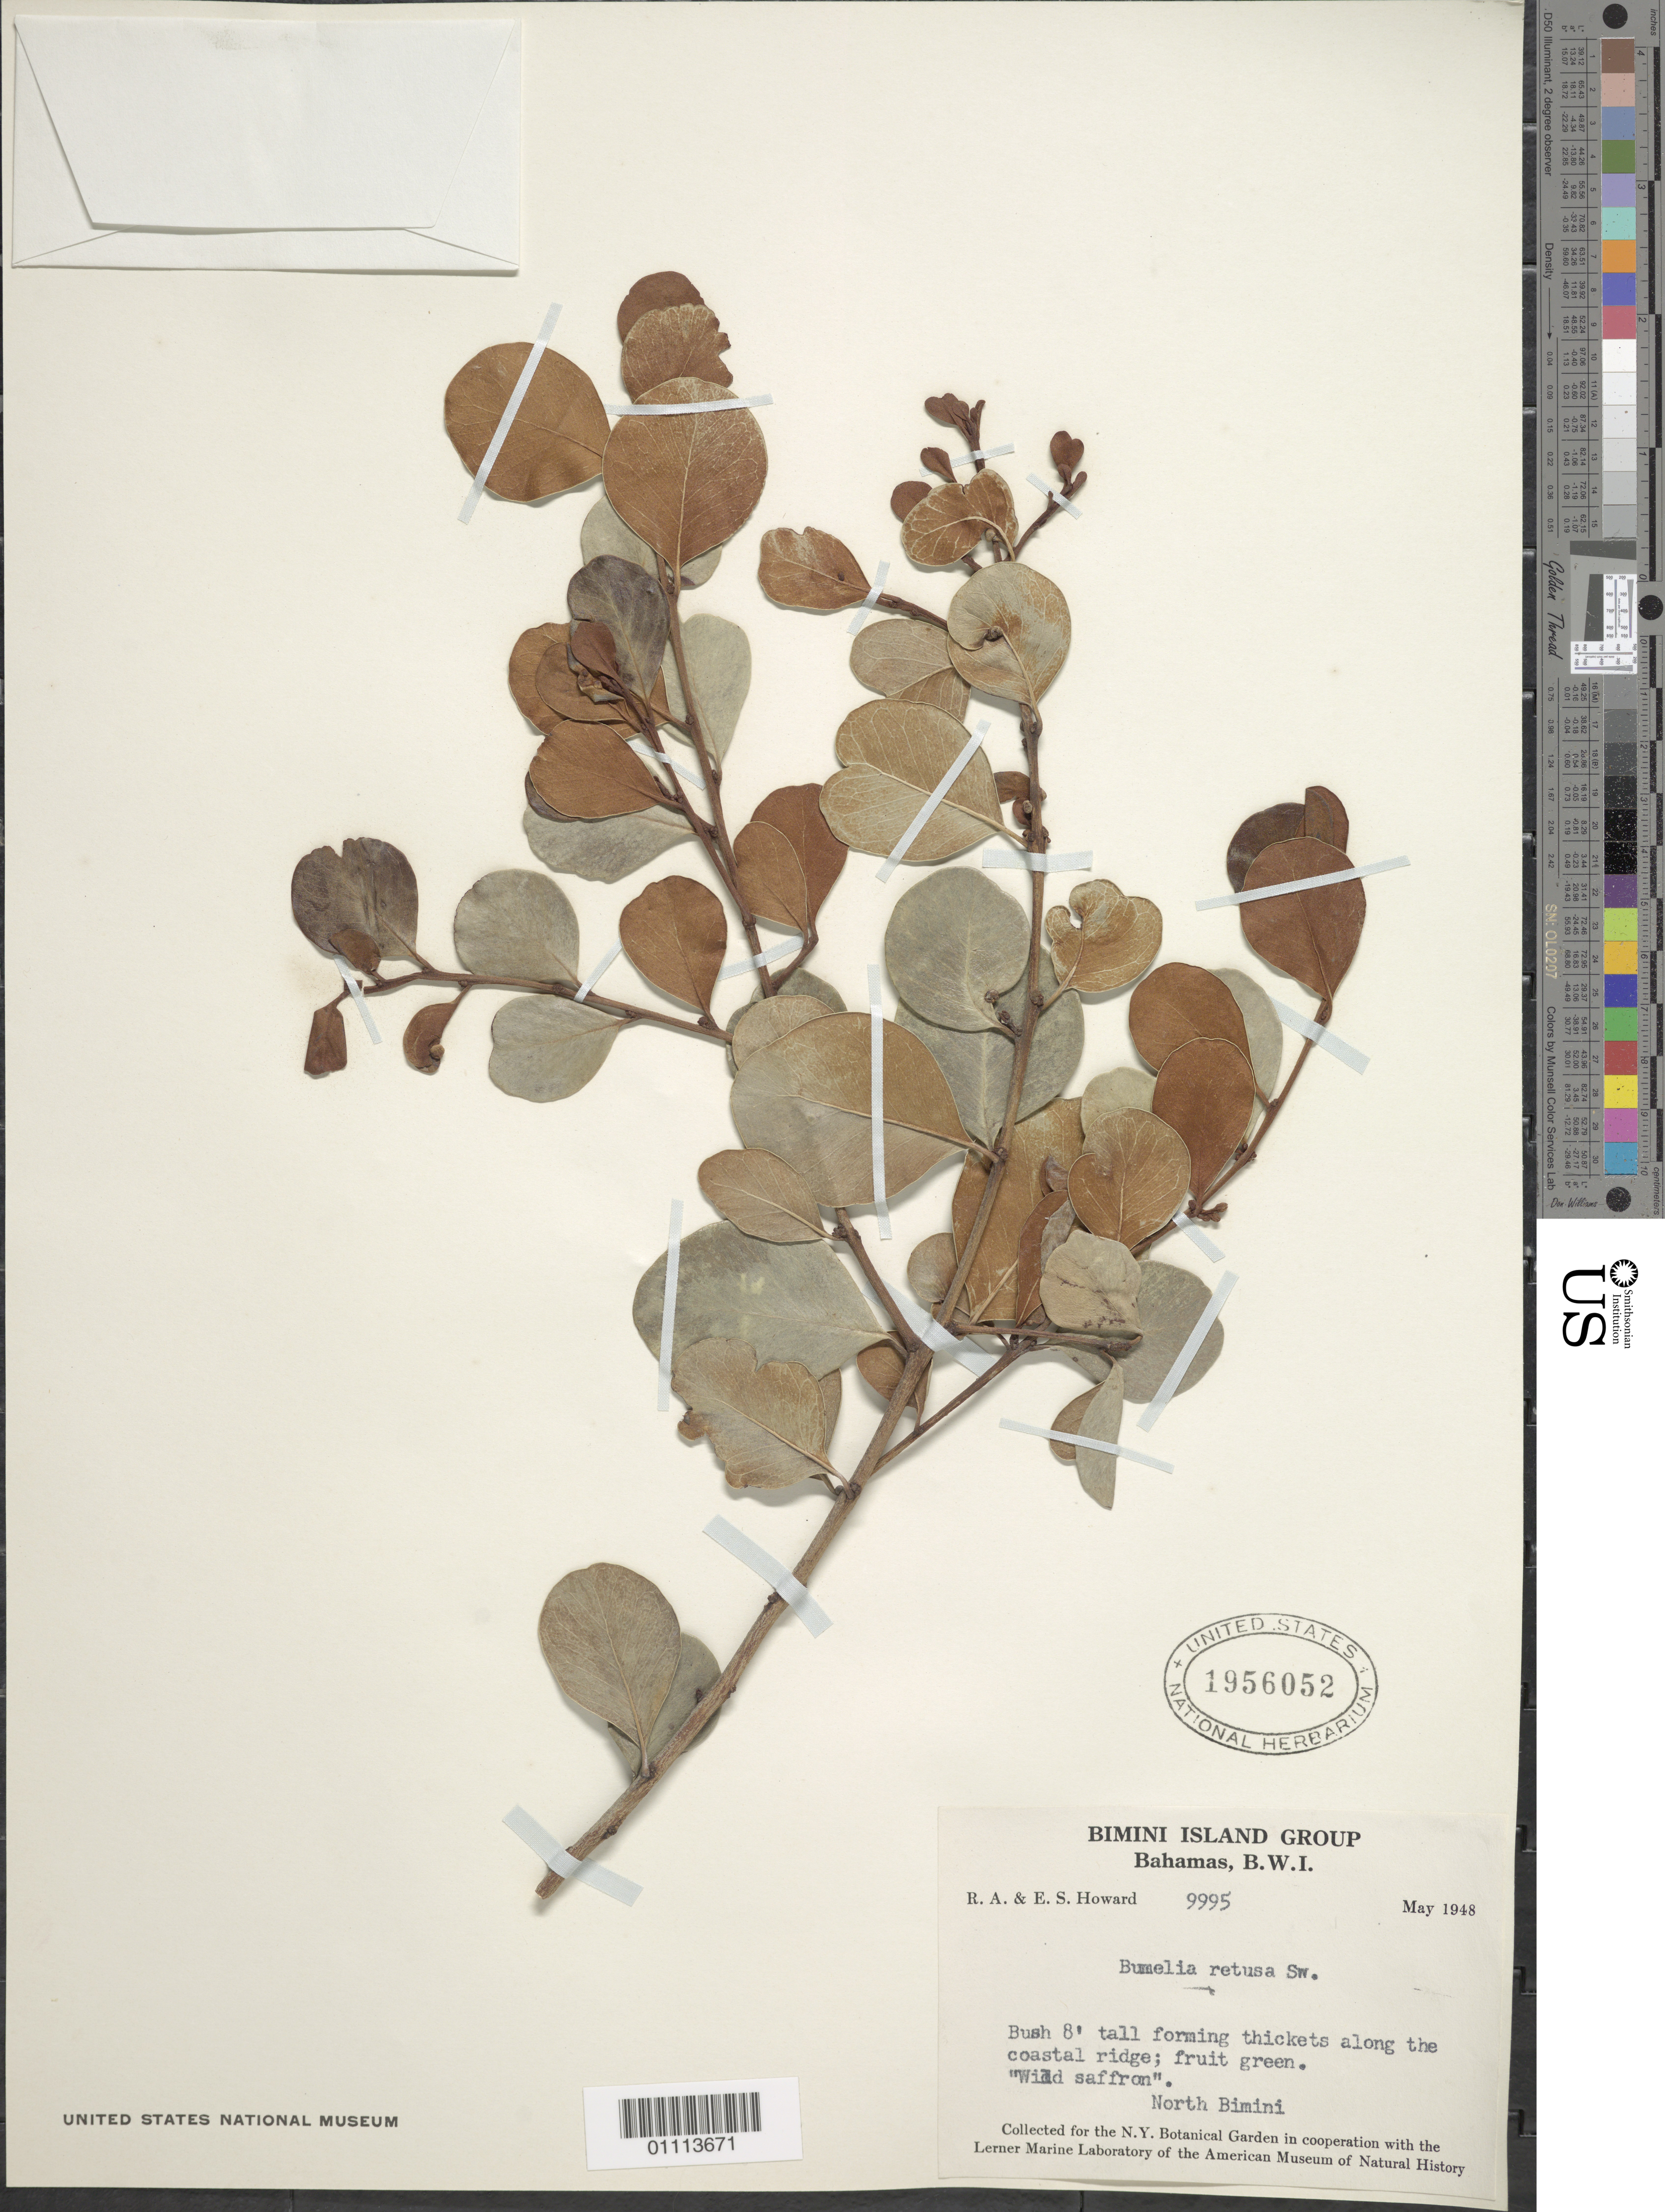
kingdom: Plantae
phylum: Tracheophyta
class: Magnoliopsida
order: Ericales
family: Sapotaceae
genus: Sideroxylon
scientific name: Sideroxylon americanum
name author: (Mill.) T.D. Penn.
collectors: R. A. Howard & E. S. Howard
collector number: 9995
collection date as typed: May 1948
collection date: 1948-05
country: Bahamas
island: North Bimini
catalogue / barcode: US 1956052